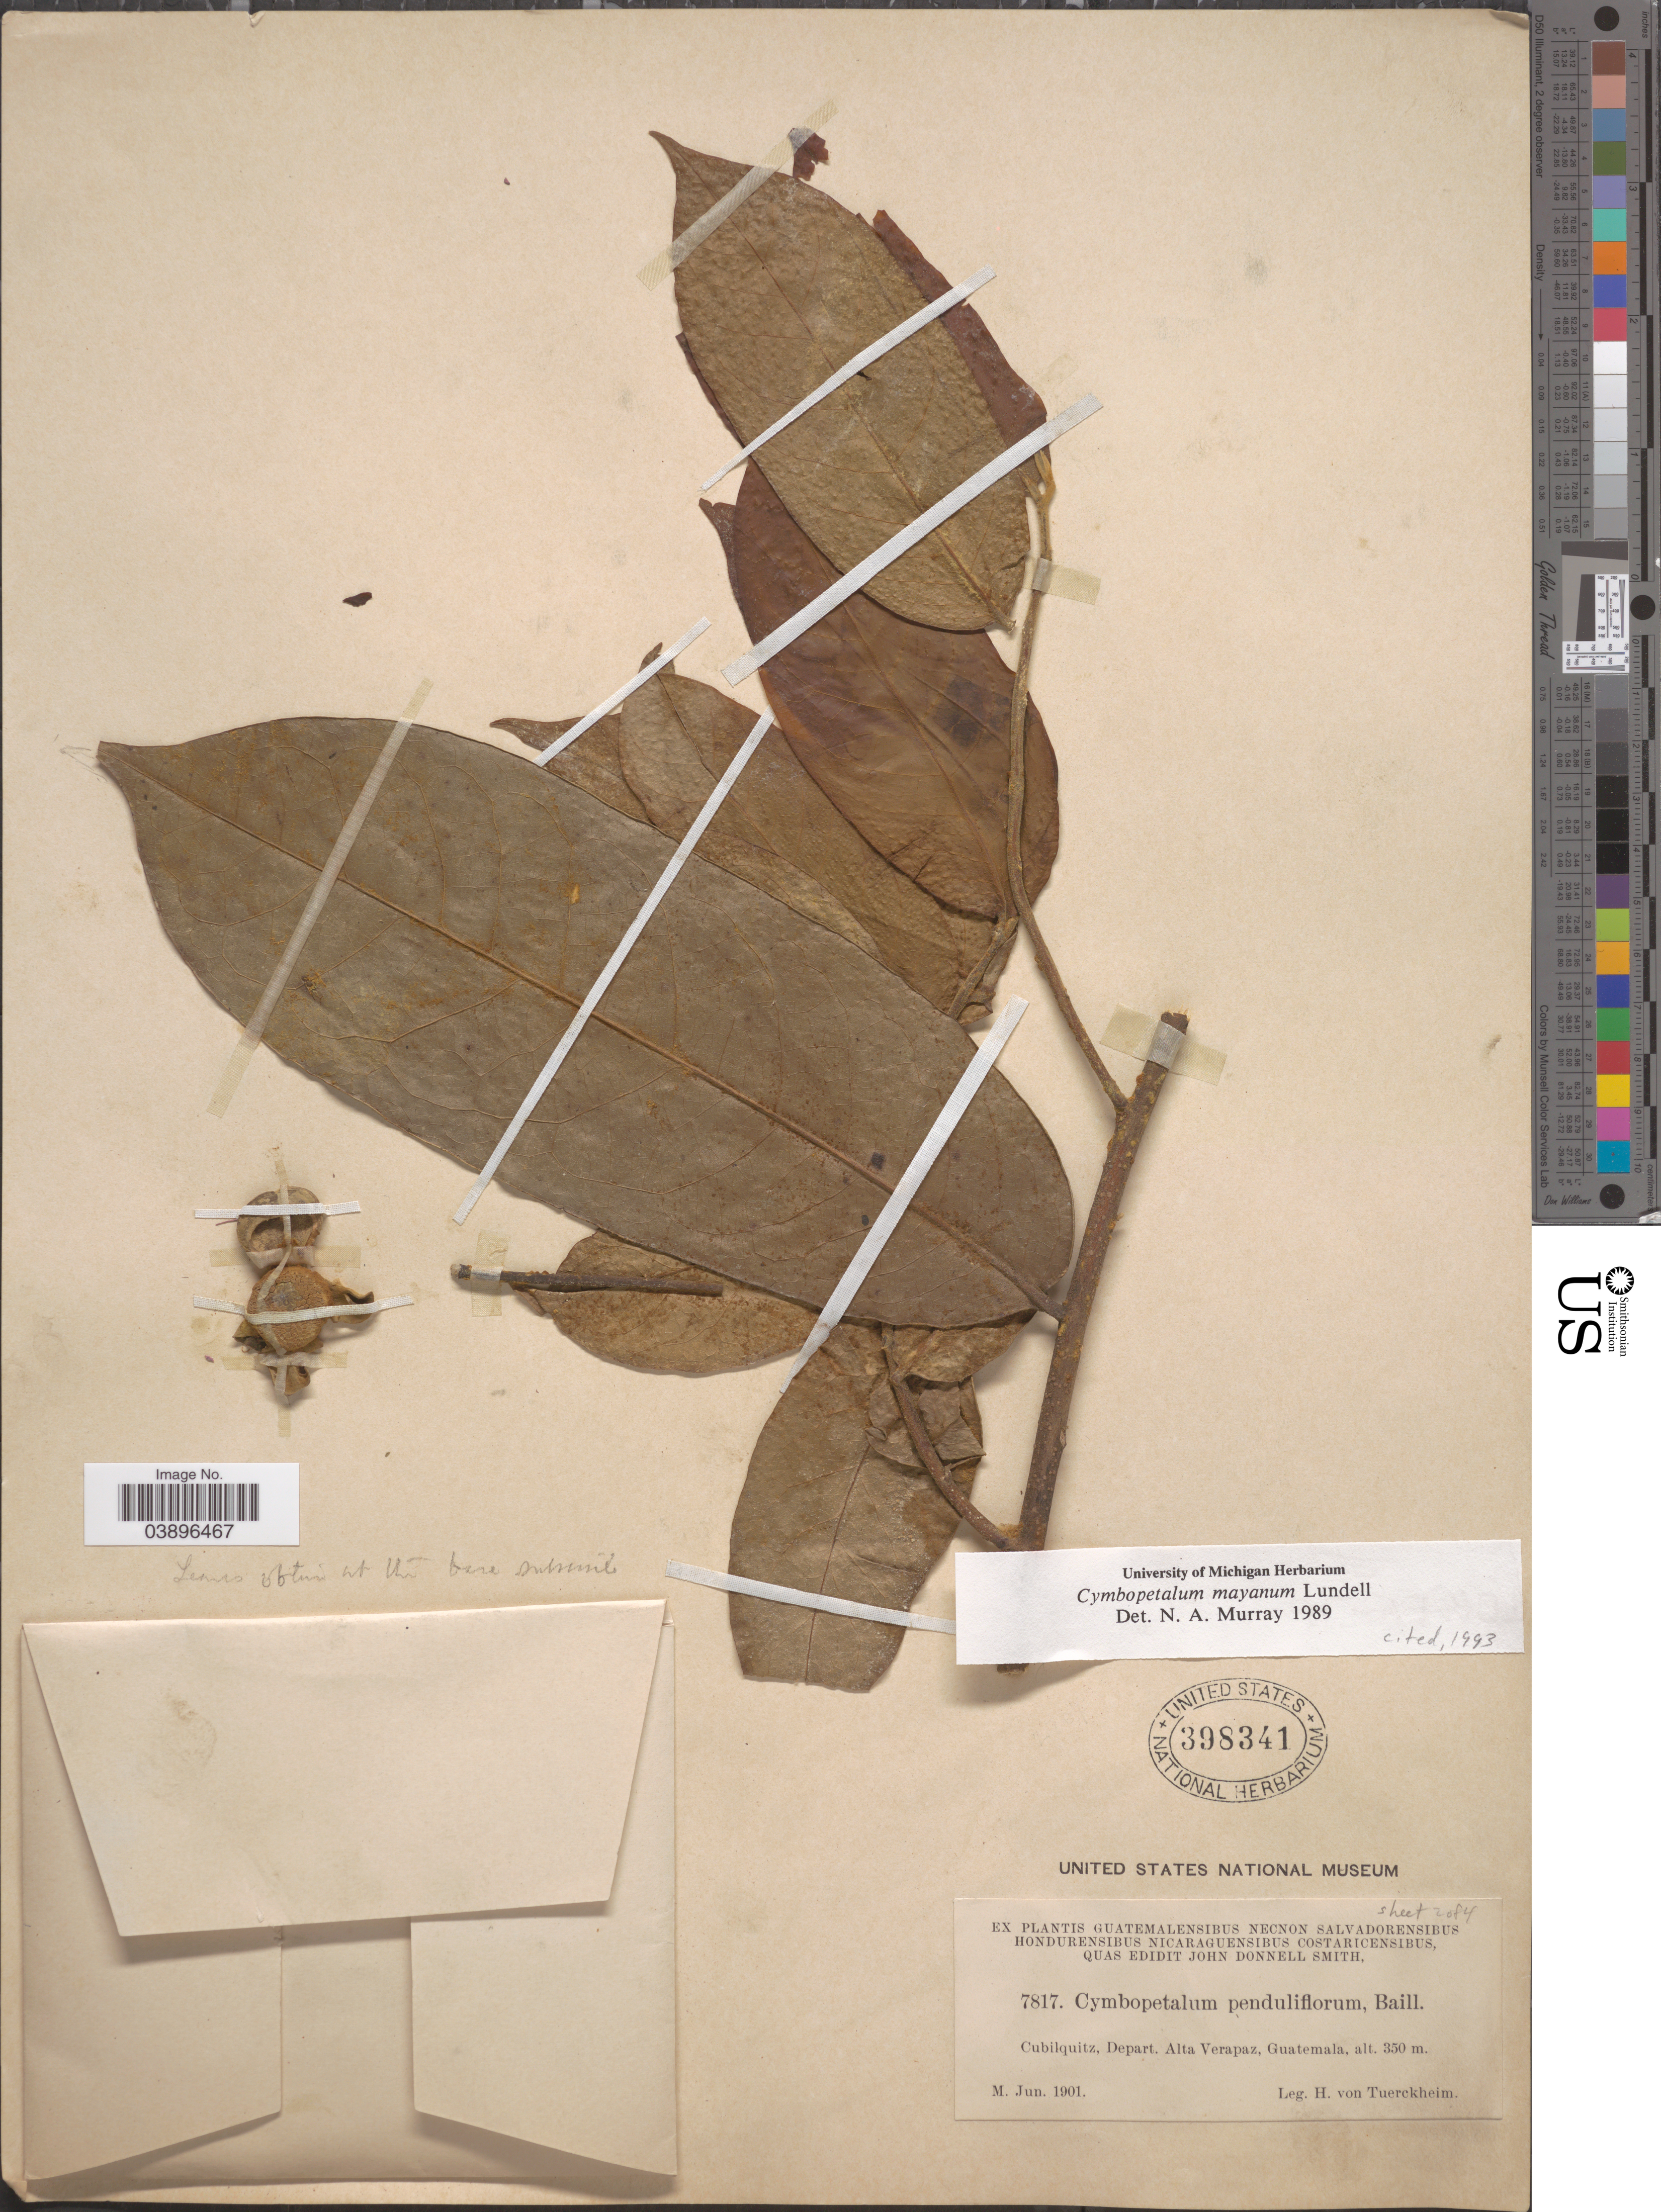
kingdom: Plantae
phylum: Tracheophyta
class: Magnoliopsida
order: Magnoliales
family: Annonaceae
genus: Cymbopetalum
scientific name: Cymbopetalum mayanum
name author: Lundell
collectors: H. von Türckheim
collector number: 7817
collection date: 1901-06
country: Guatemala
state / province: Alta Verapaz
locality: Cubilquitz, Depart. Alta Verapaz.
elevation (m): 350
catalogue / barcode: US 398341